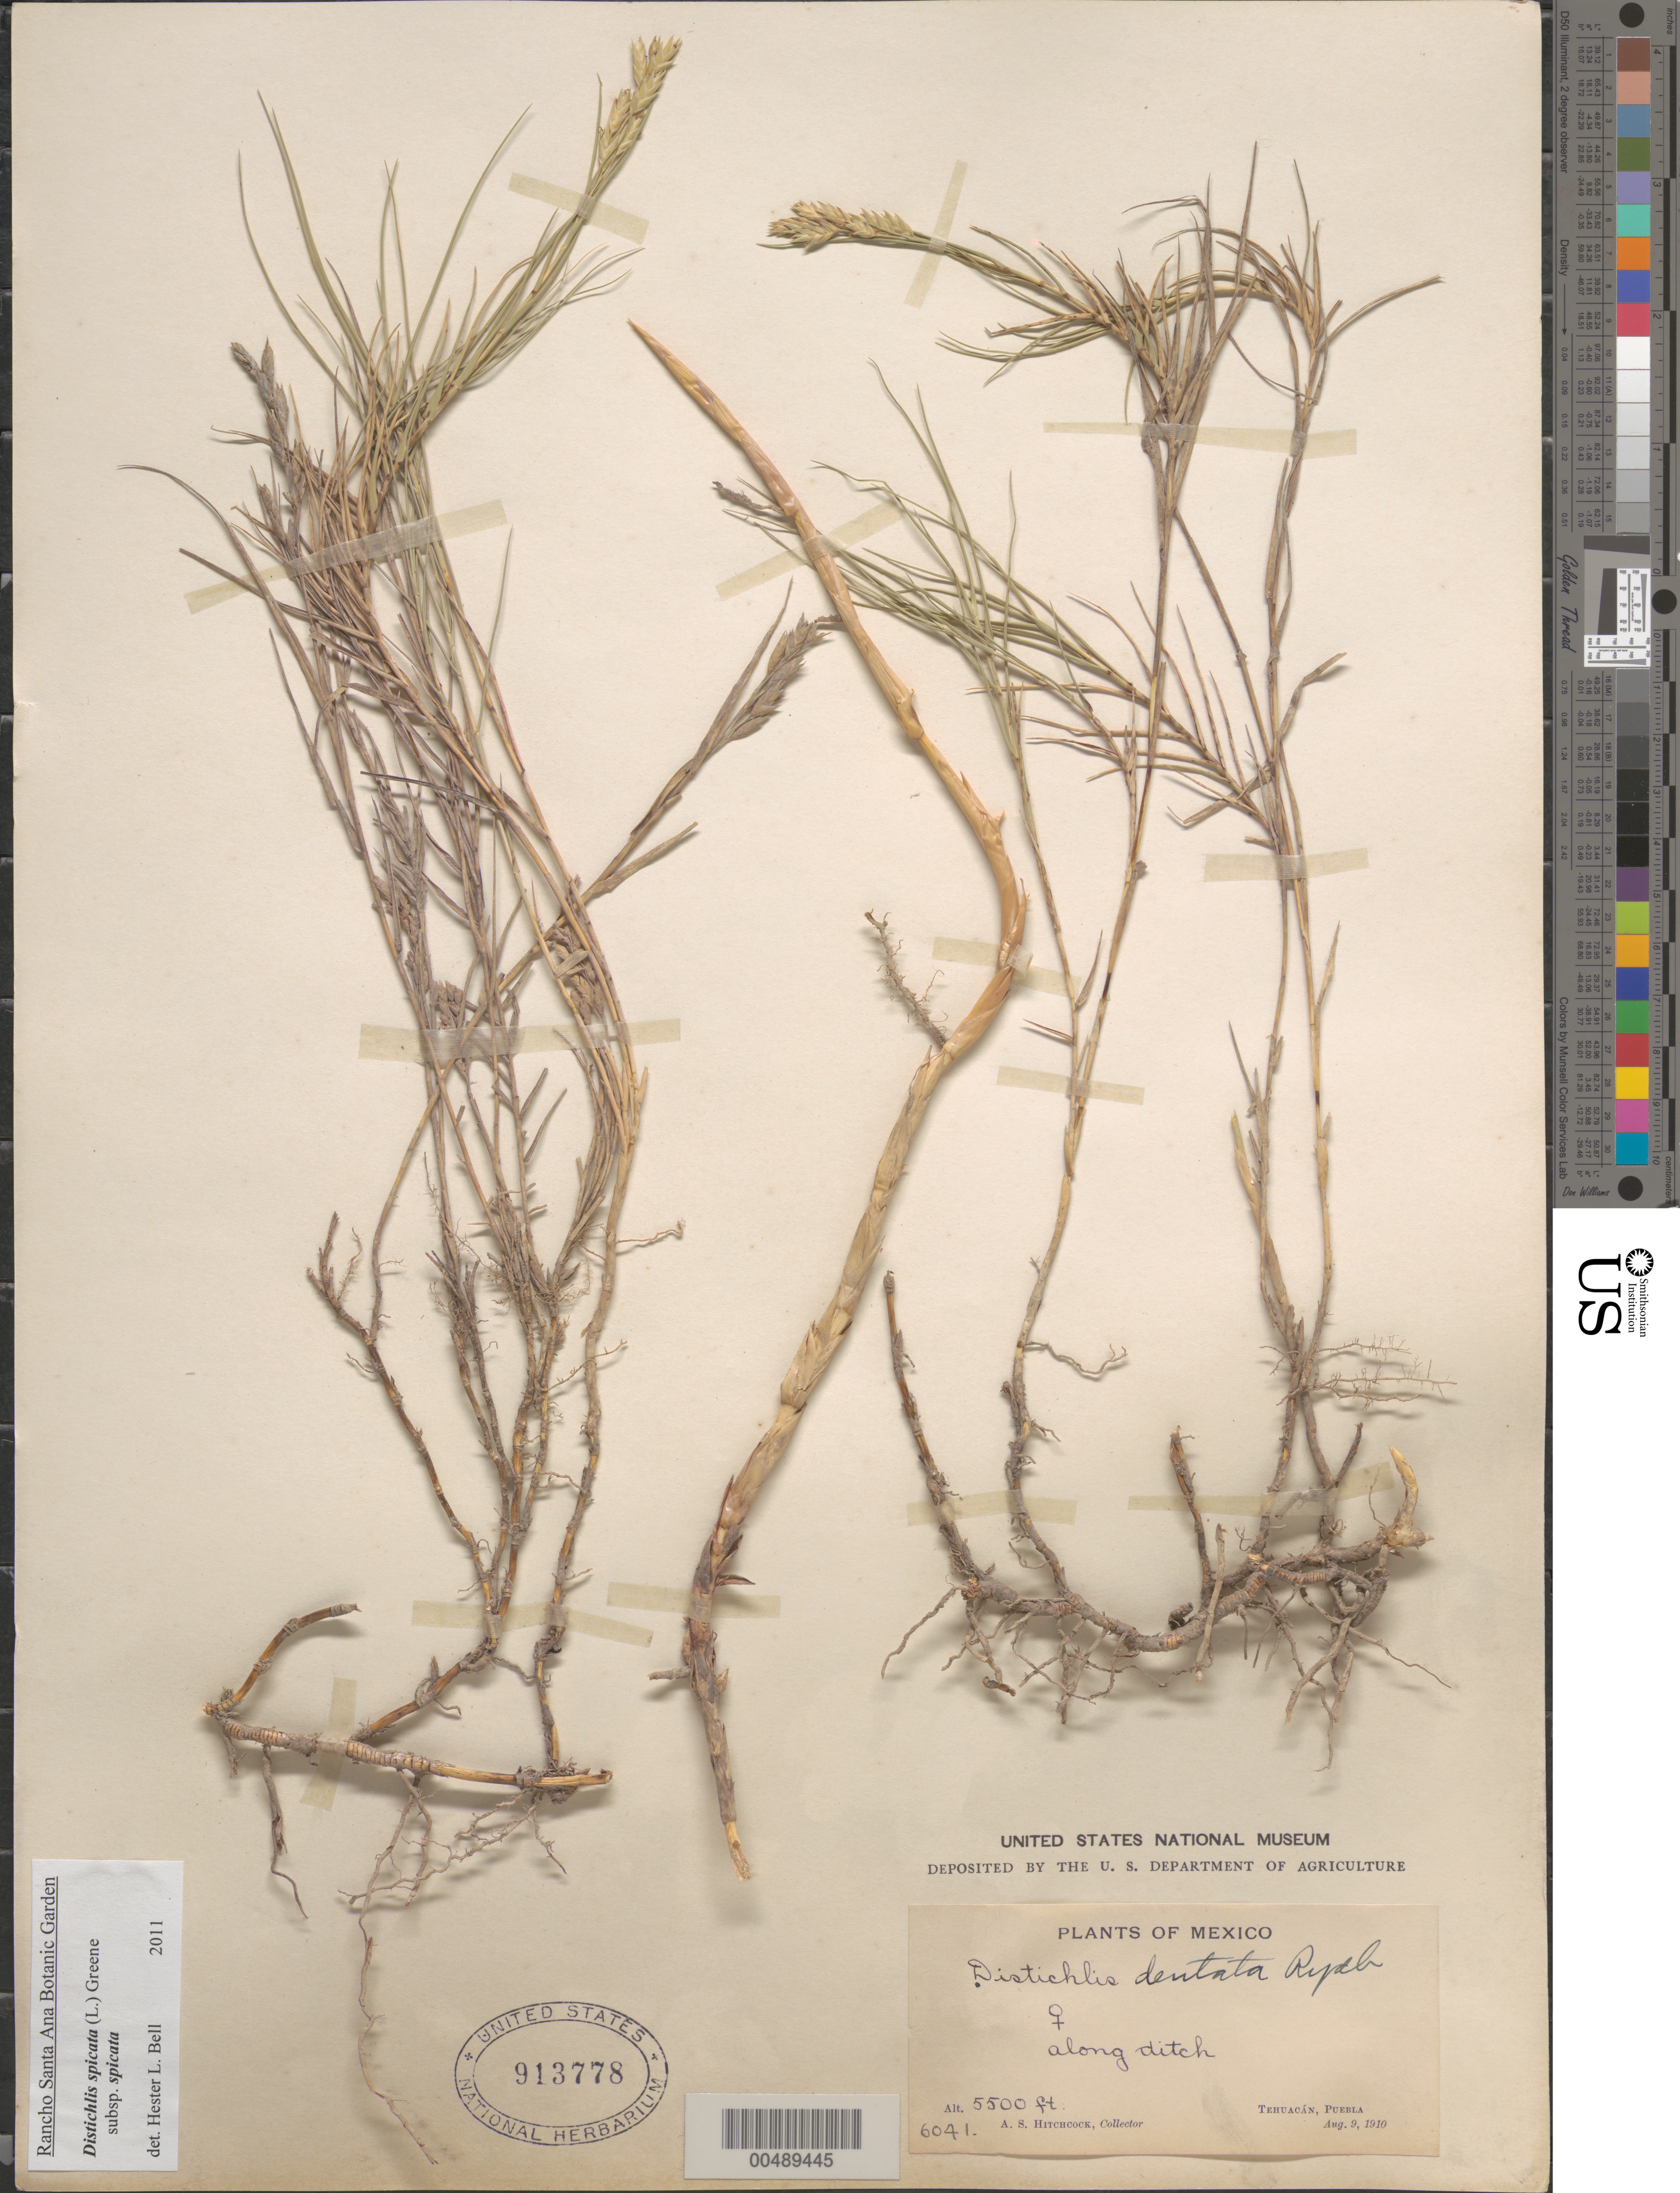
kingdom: Plantae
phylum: Tracheophyta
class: Liliopsida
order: Poales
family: Poaceae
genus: Distichlis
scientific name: Distichlis spicata subsp. spicata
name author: (L.) Greene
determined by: Bell, H. L.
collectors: A. S. Hitchcock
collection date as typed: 9 Aug 1910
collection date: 1910-08-09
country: Mexico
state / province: Puebla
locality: Tehuacán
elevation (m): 1676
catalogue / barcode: US 913778